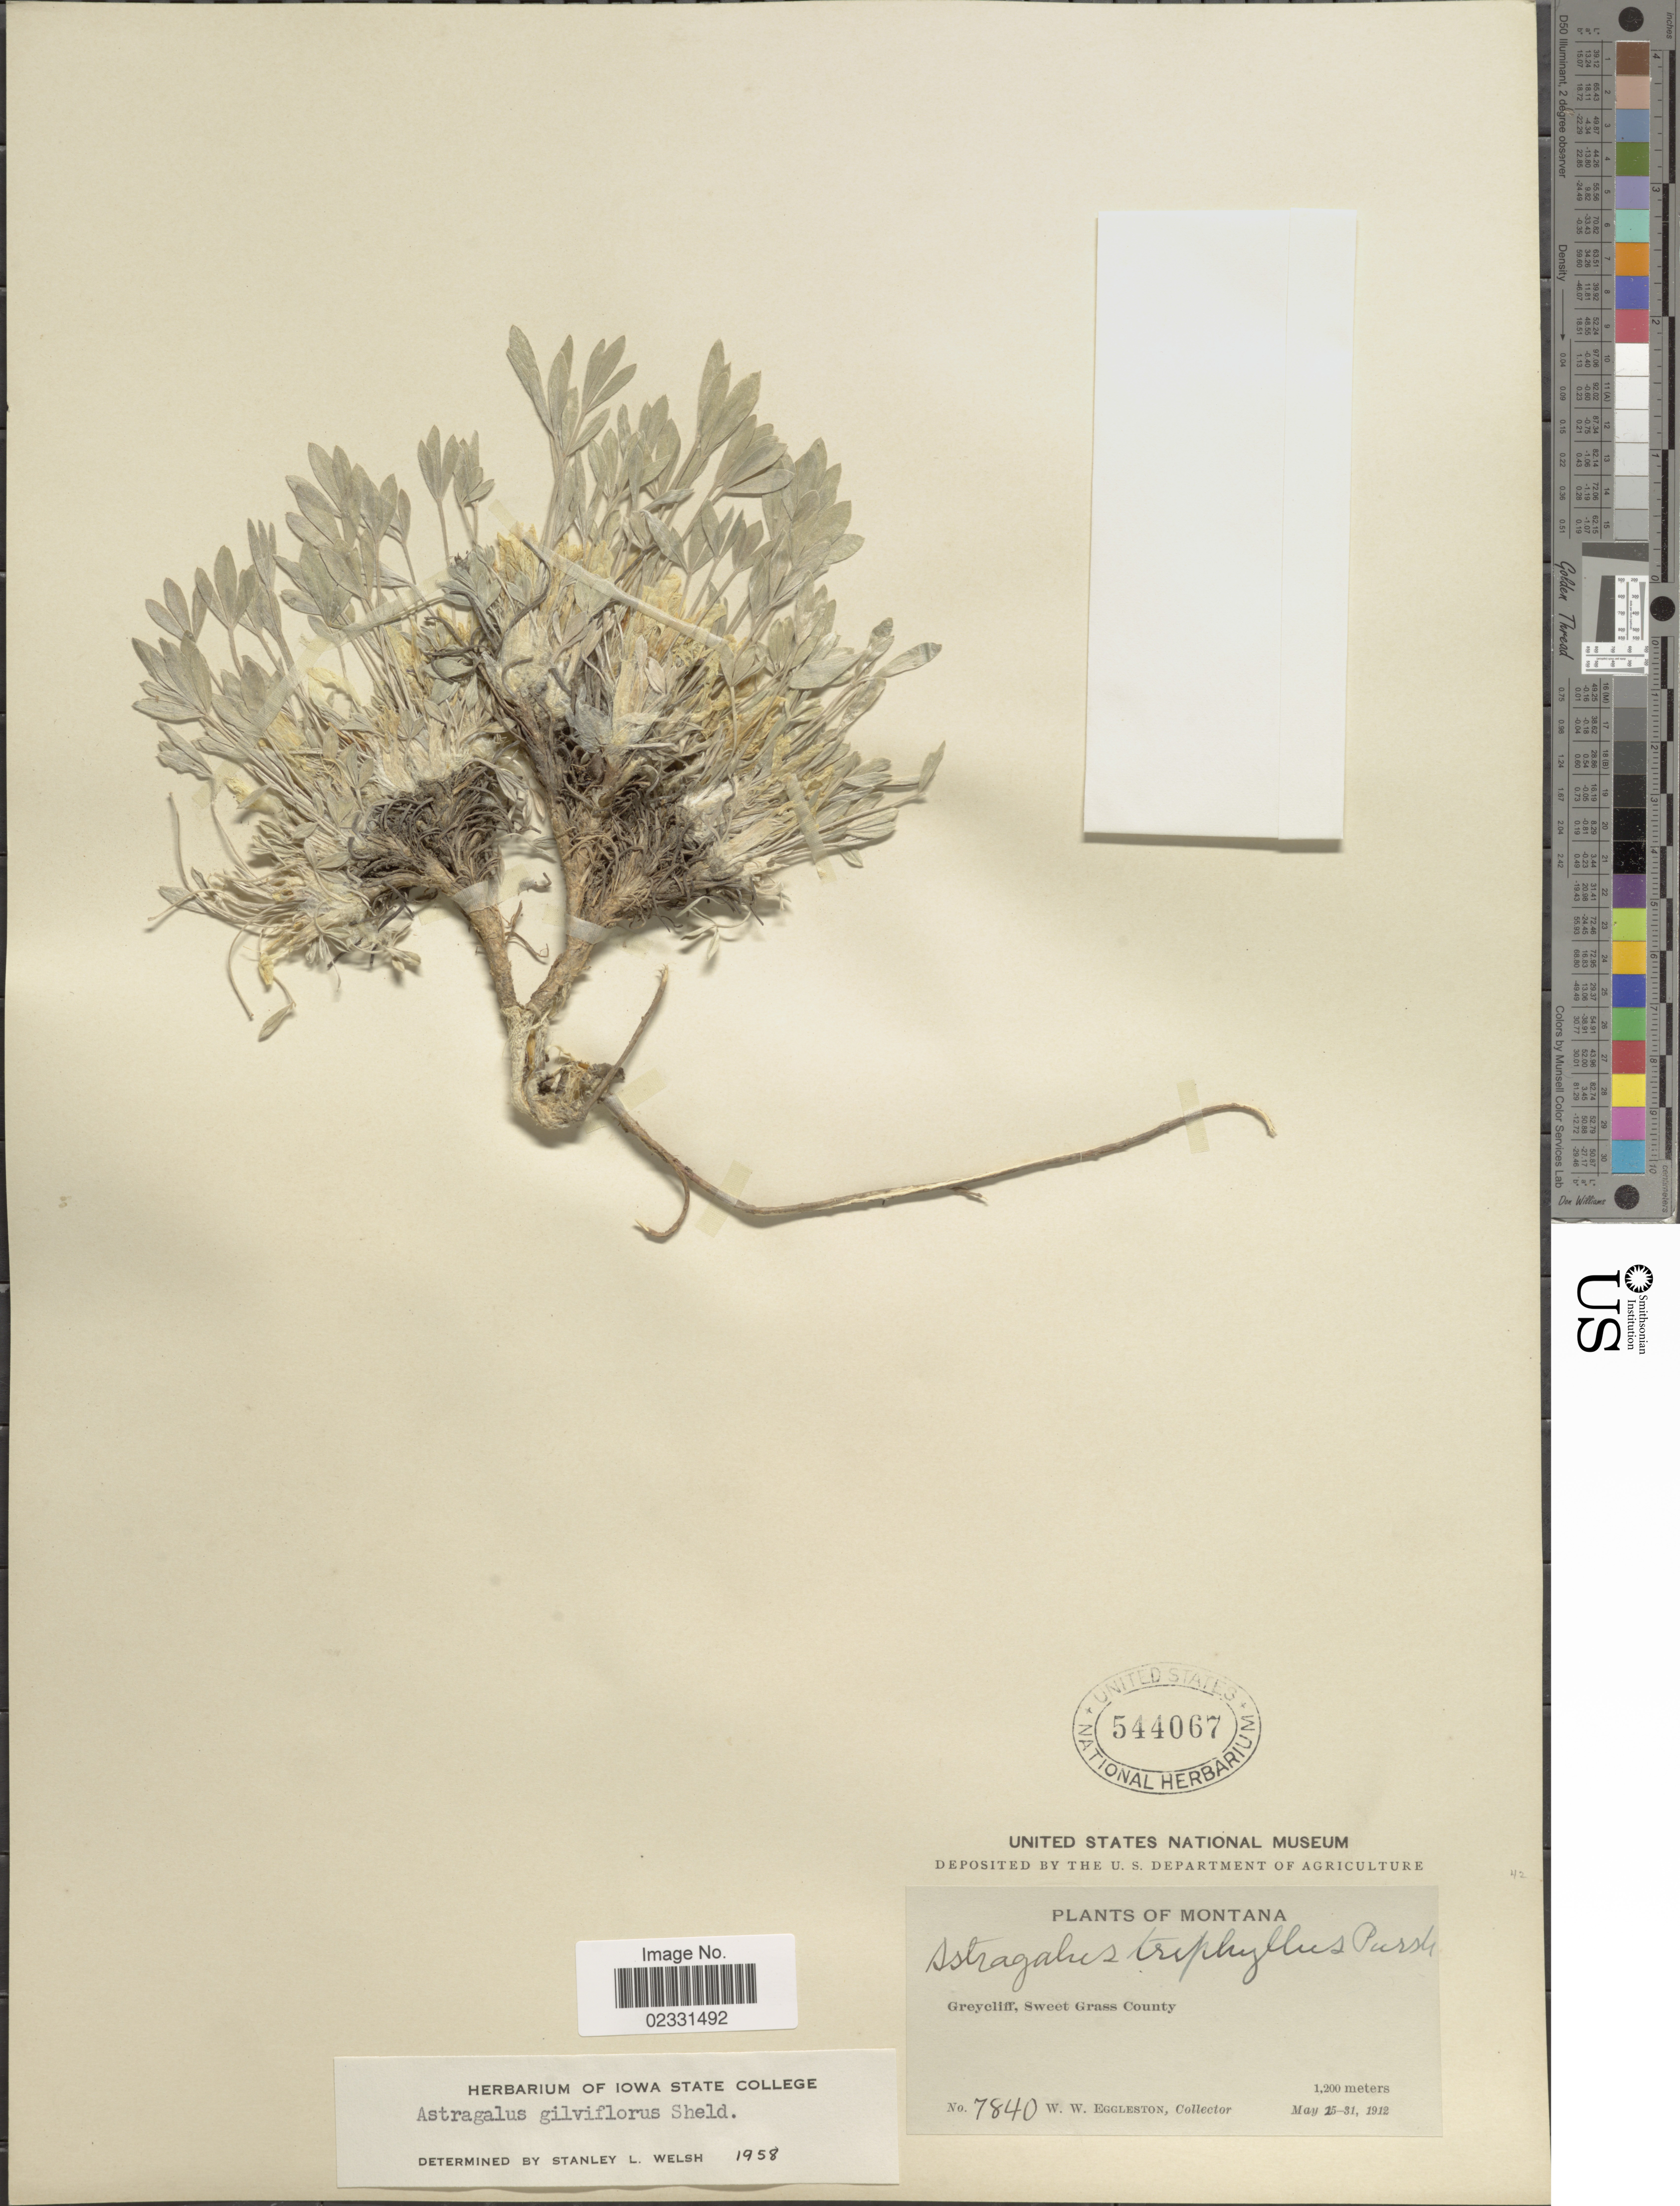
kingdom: Plantae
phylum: Tracheophyta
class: Magnoliopsida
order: Fabales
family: Fabaceae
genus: Astragalus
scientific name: Astragalus gilviflorus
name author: E. Sheld.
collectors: W. W. Eggleston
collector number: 7840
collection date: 1912-05-25/1912-05-31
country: United States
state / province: Montana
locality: Greycliff, Sweet Grass County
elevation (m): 366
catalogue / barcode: US 544067